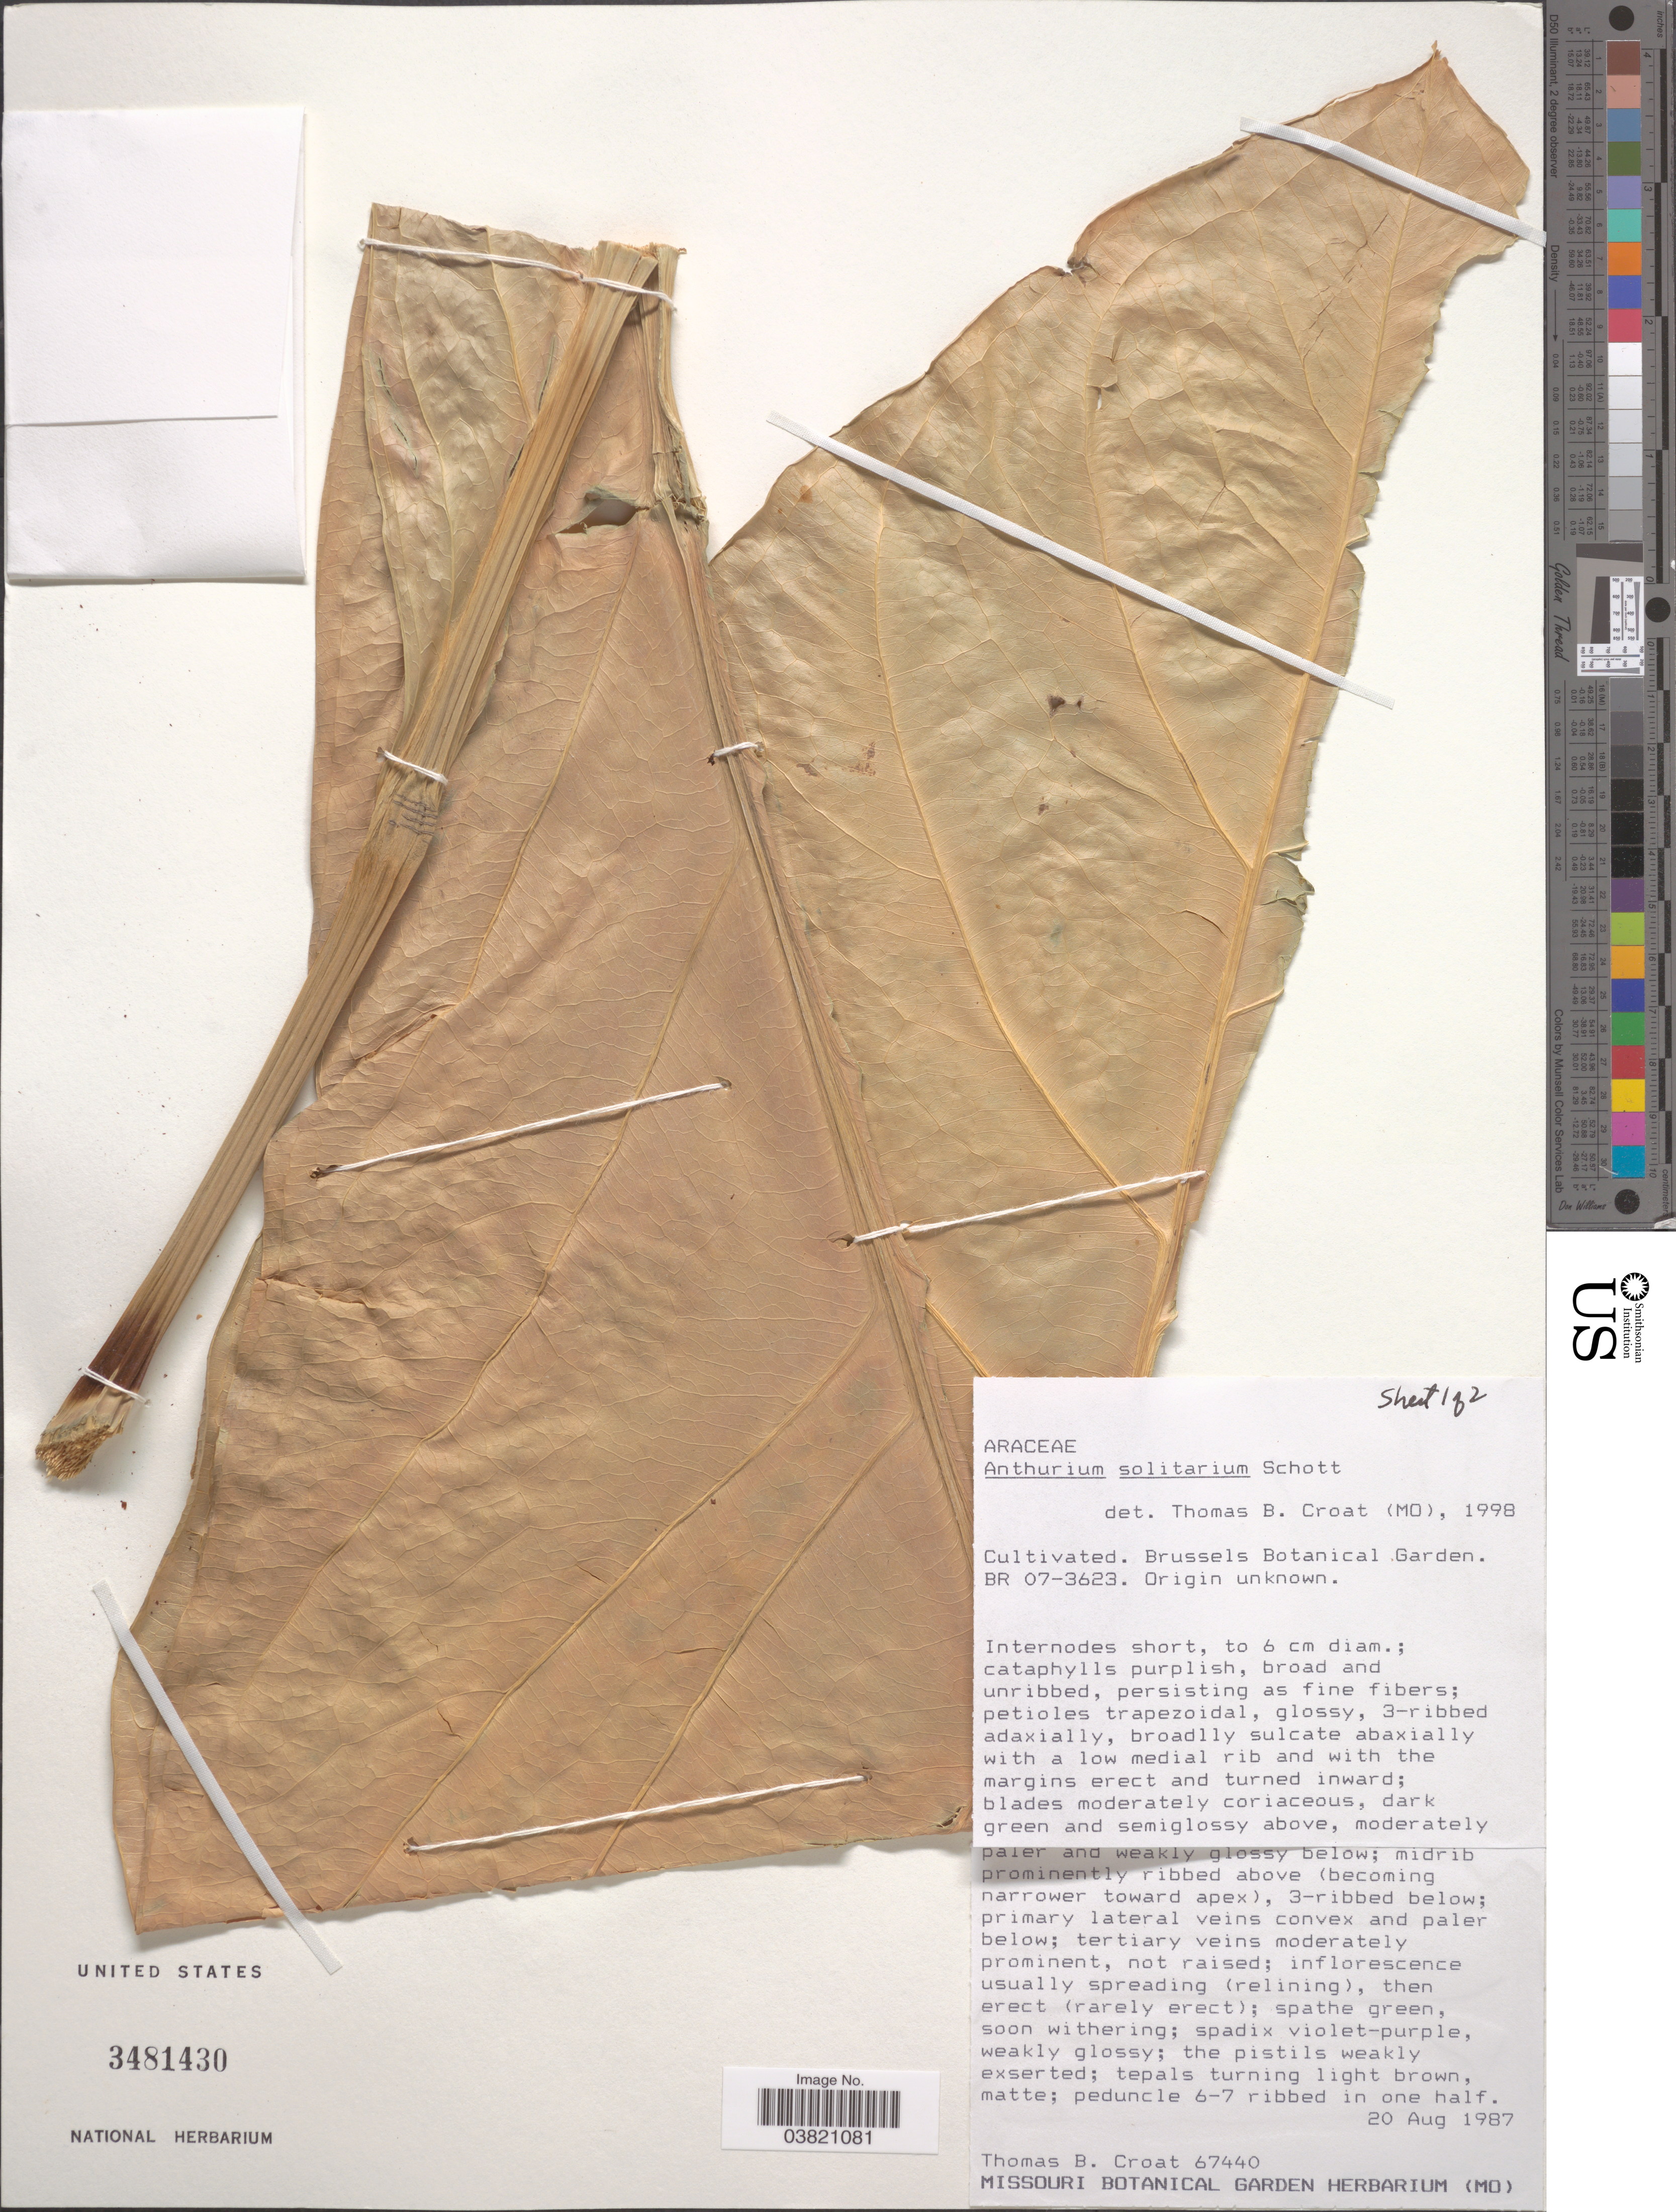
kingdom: Plantae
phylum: Tracheophyta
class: Liliopsida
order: Alismatales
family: Araceae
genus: Anthurium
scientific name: Anthurium solitarium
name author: Schott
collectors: T. B. Croat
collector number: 67440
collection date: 1987-08-20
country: Belgium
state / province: Brussels, Capital District of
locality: Brussels Botanical Garden. BR 07-3623.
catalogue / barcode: US 3481430